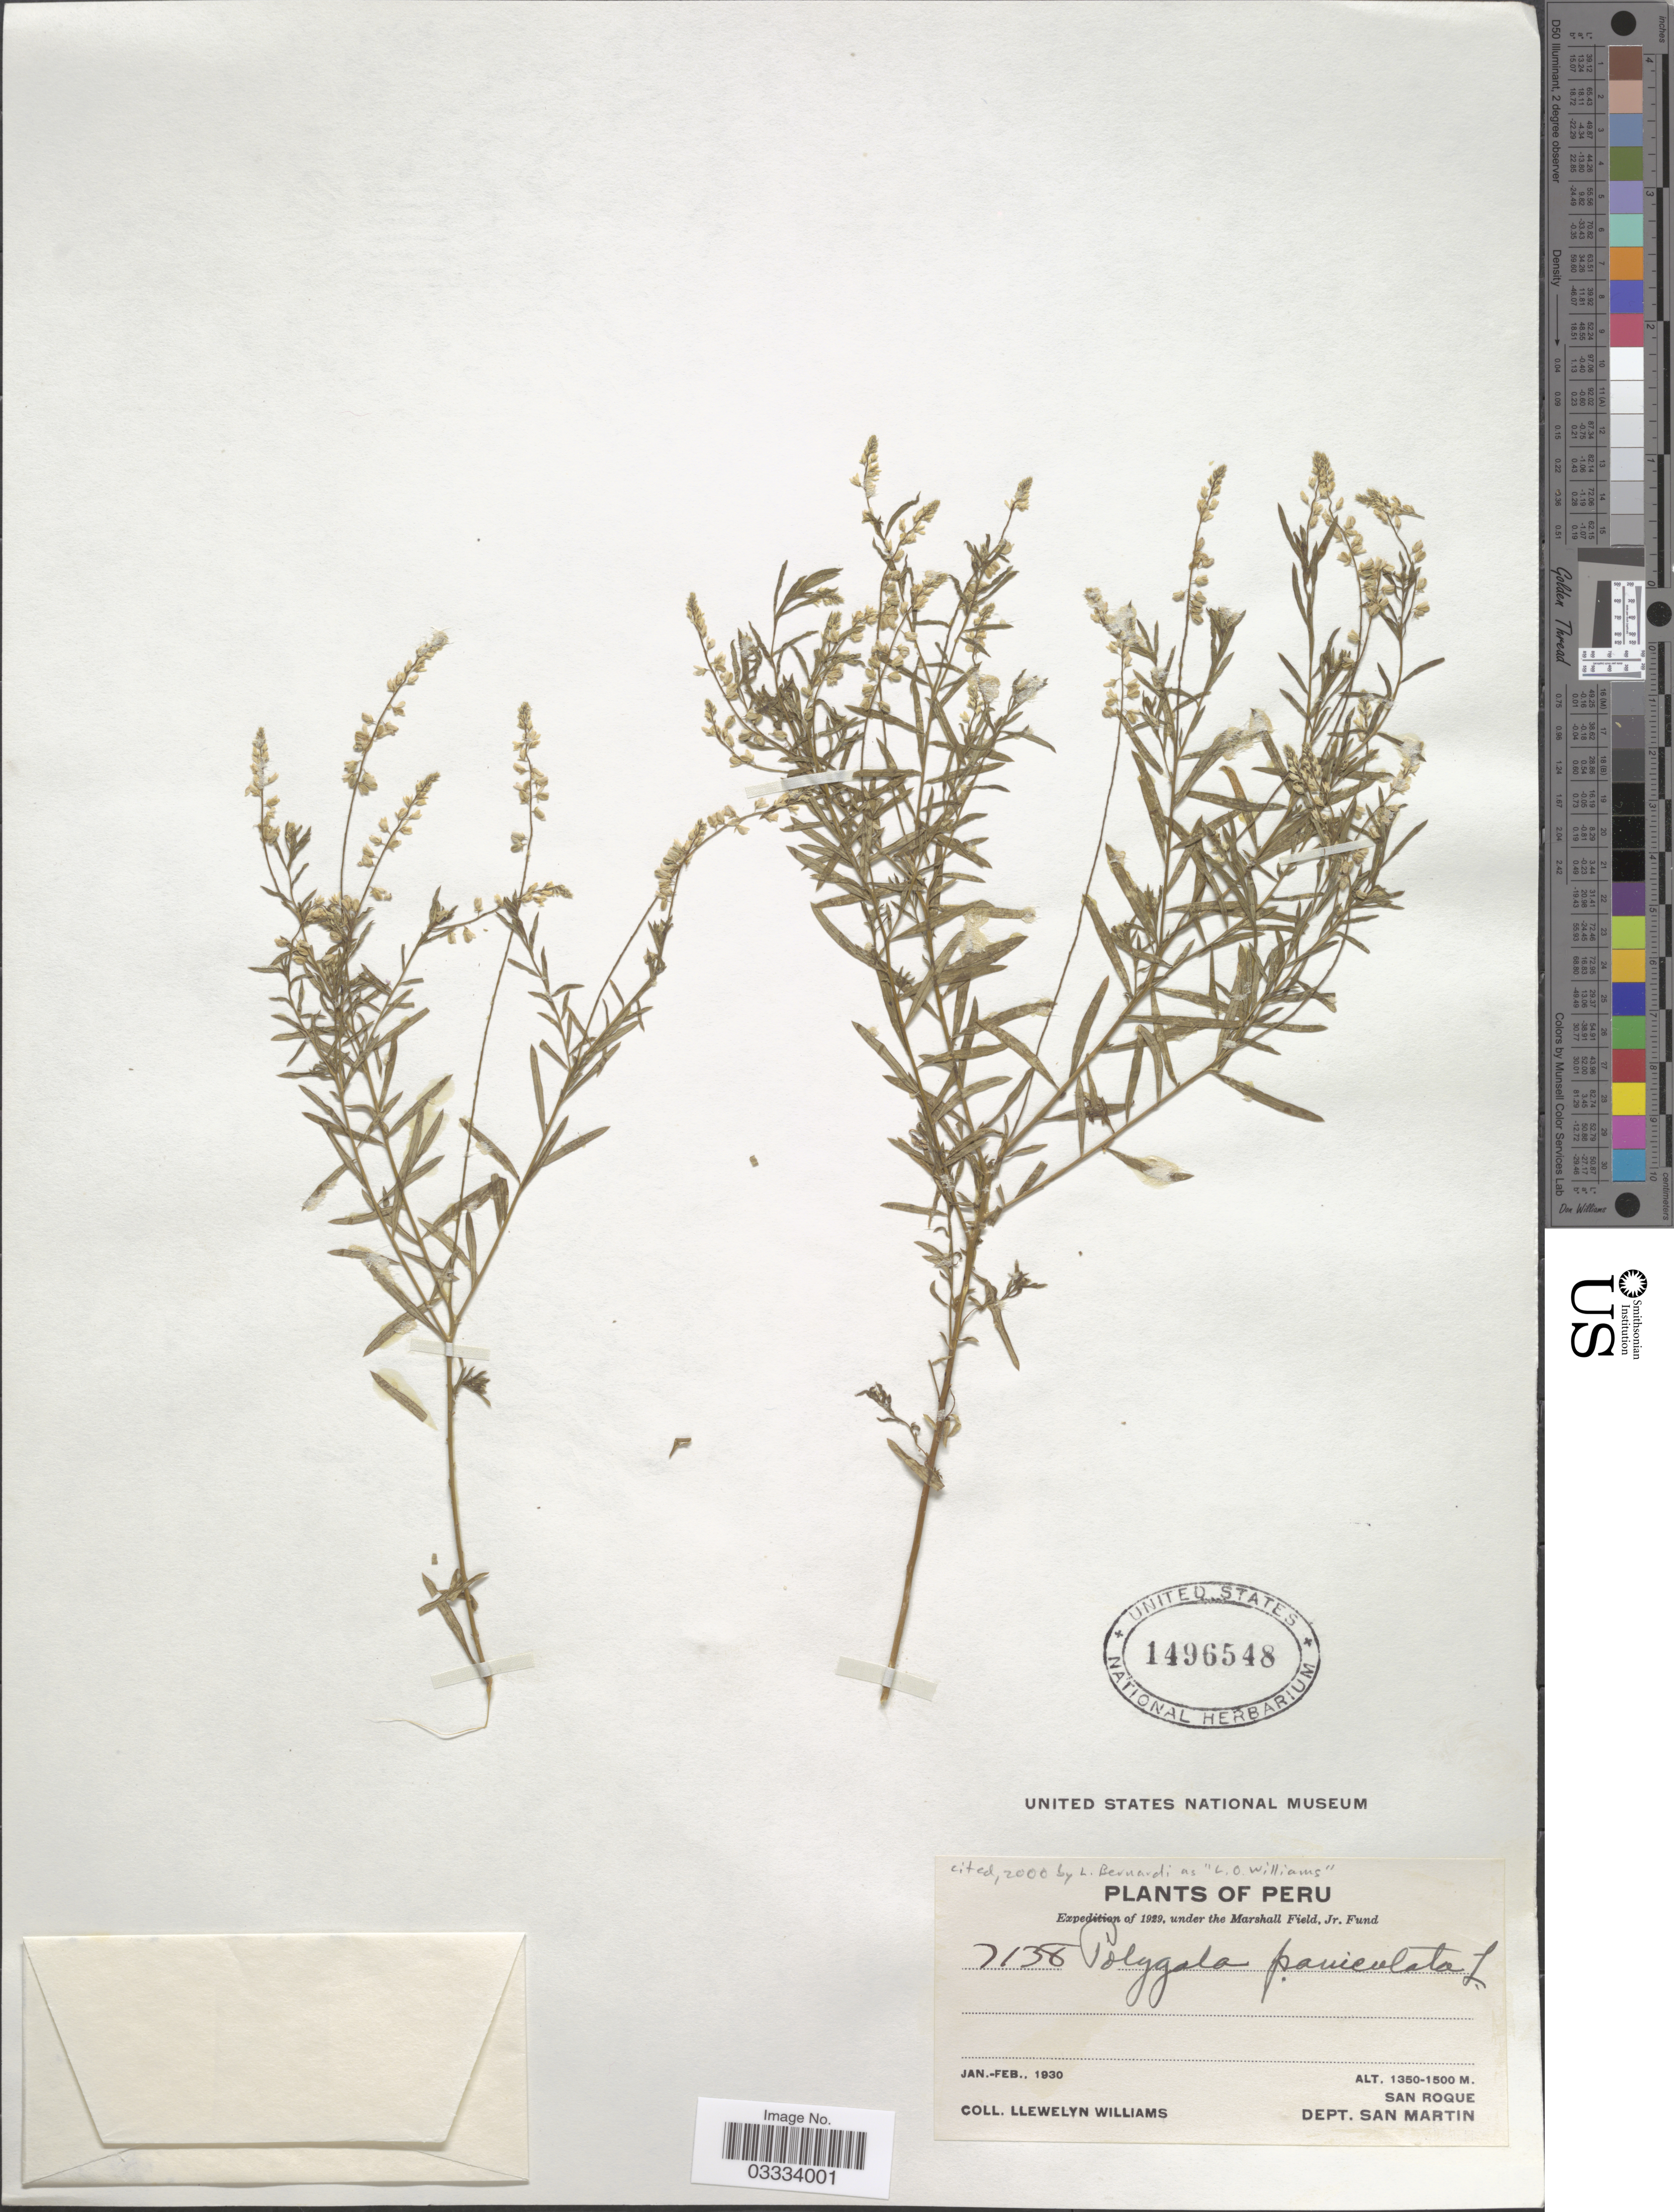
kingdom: Plantae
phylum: Tracheophyta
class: Magnoliopsida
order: Fabales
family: Polygalaceae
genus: Polygala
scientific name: Polygala paniculata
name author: L.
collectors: Ll. Williams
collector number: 7138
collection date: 1930-01/1930-02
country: Peru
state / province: San Martín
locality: San Roque. Dept. San Martin.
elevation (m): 1350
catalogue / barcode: US 1496548